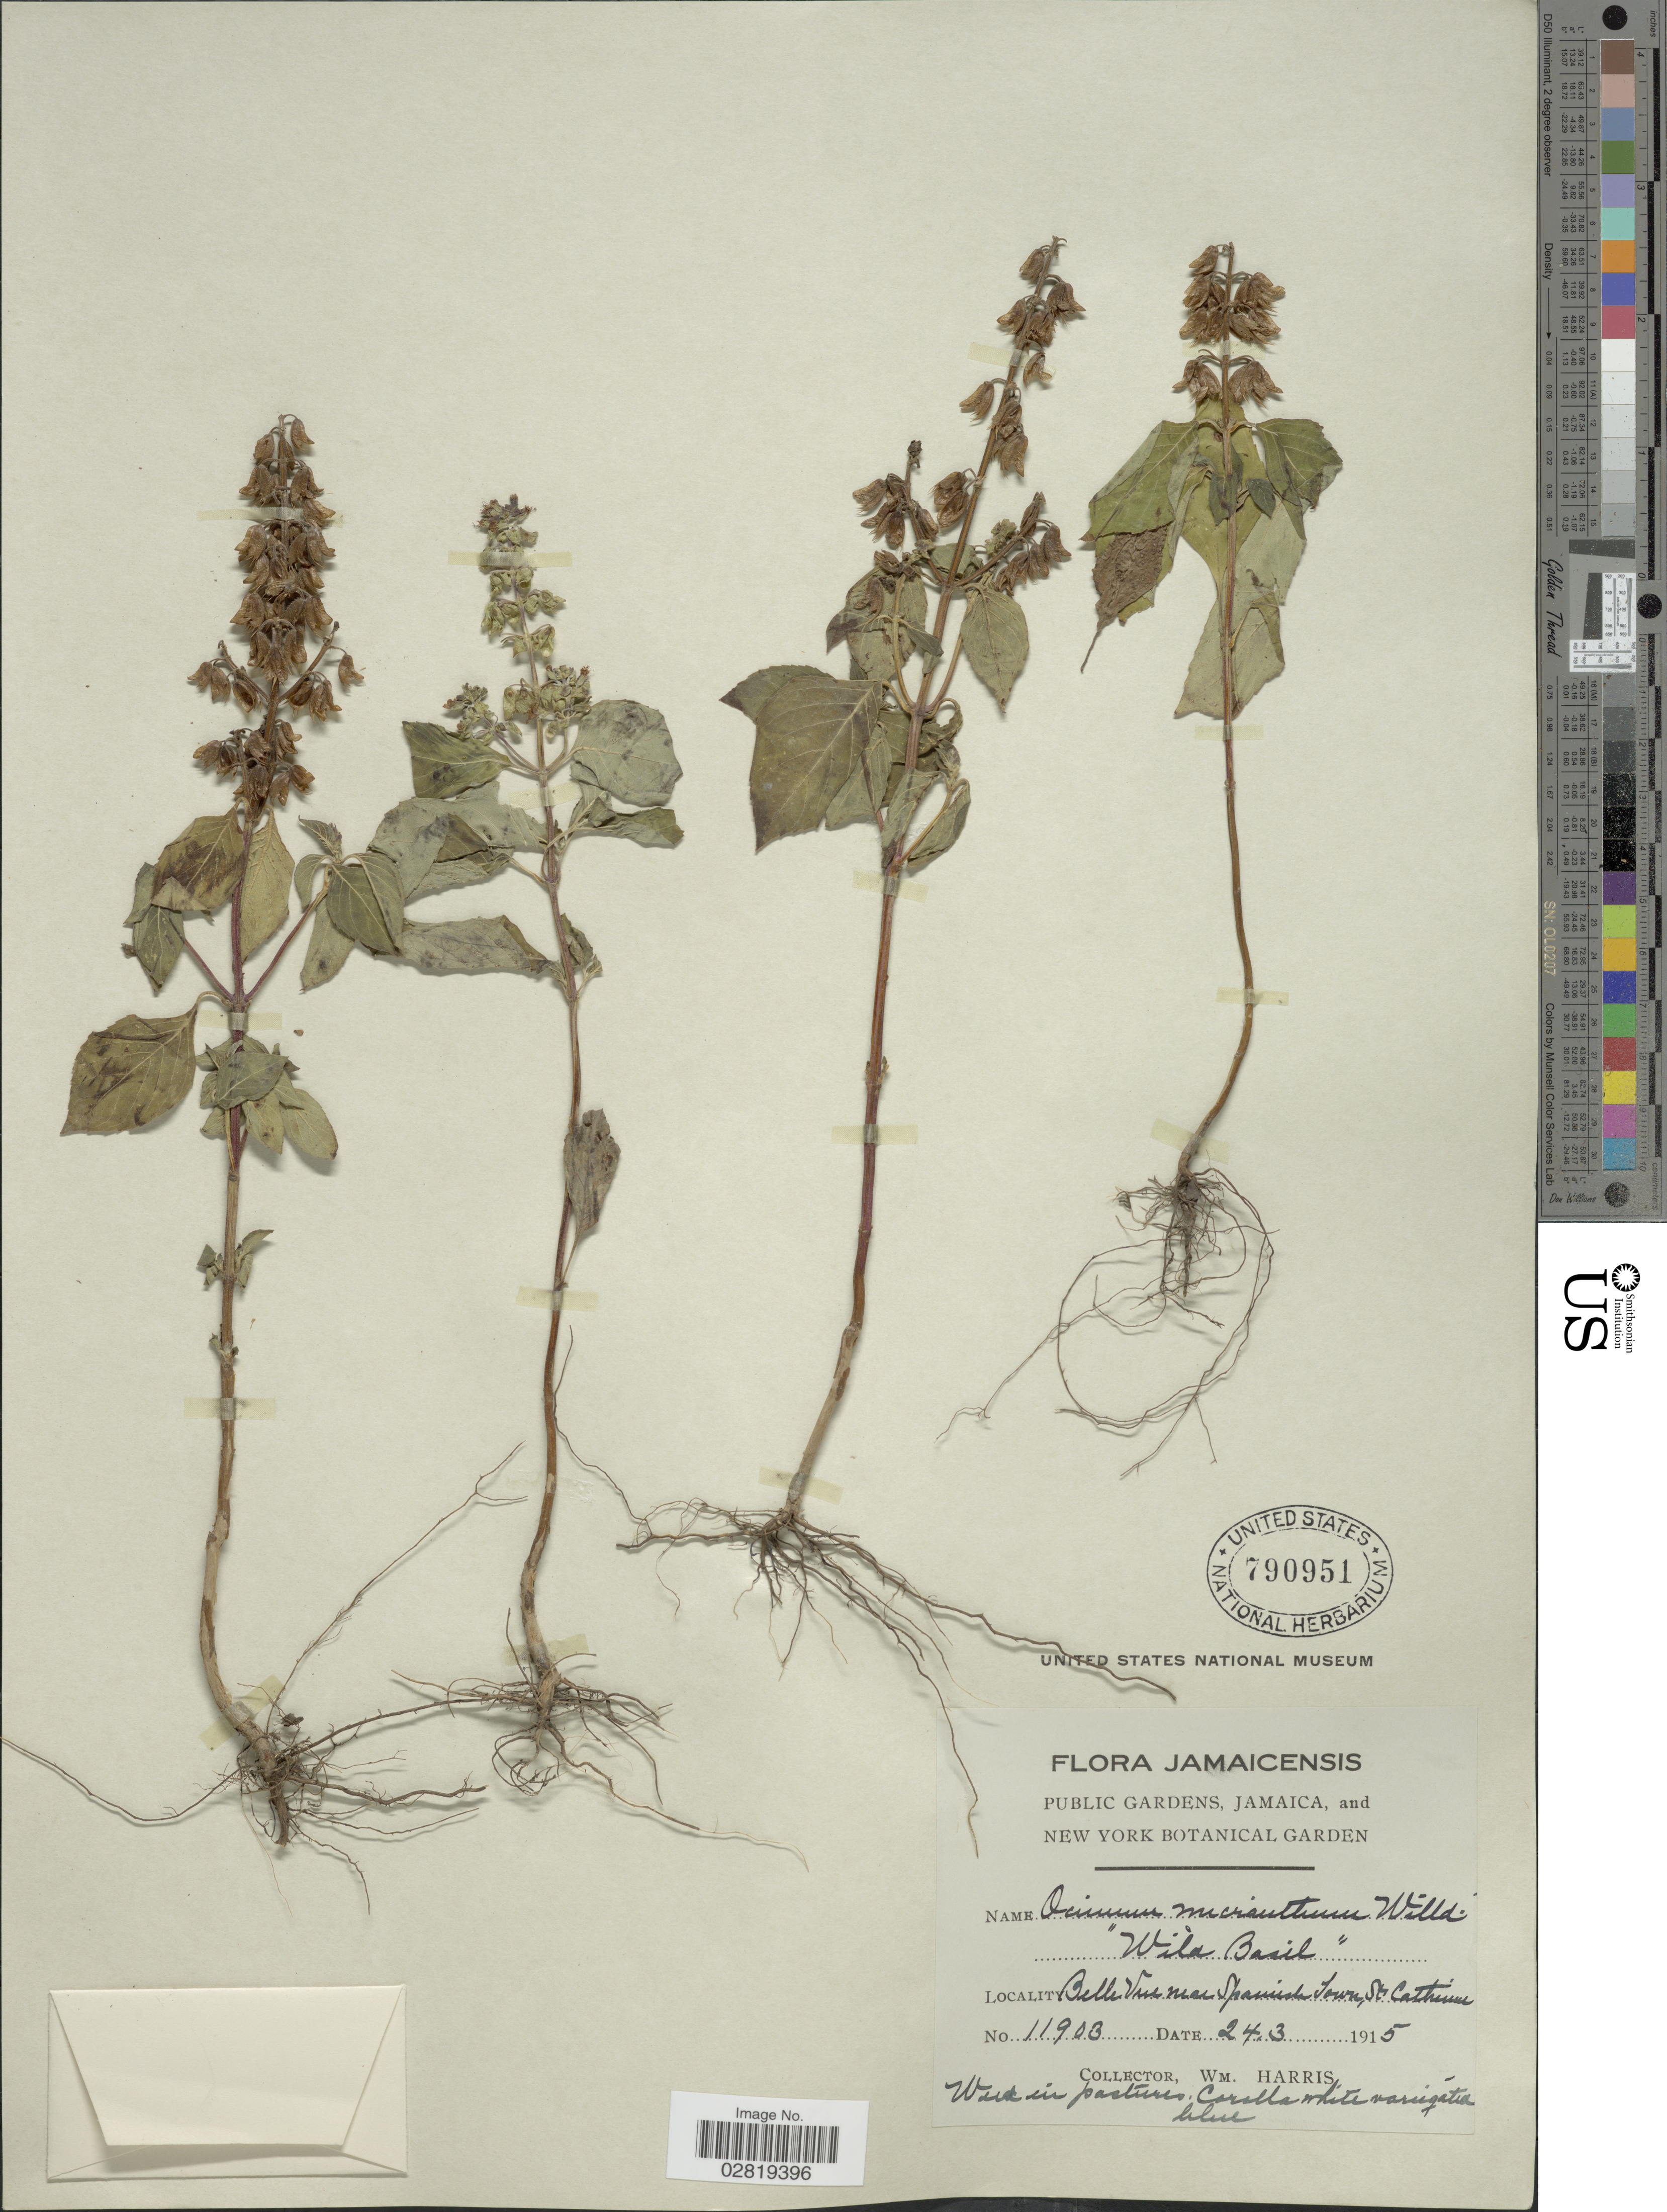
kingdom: Plantae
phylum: Tracheophyta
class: Magnoliopsida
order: Lamiales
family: Lamiaceae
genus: Ocimum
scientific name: Ocimum micranthum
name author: Willd.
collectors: W. H. Harris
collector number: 11903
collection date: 1915-03-24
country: Jamaica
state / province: Saint Catherine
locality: Belle Vue [interpreted] near Spanish Town, St. Catherine.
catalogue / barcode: US 790951